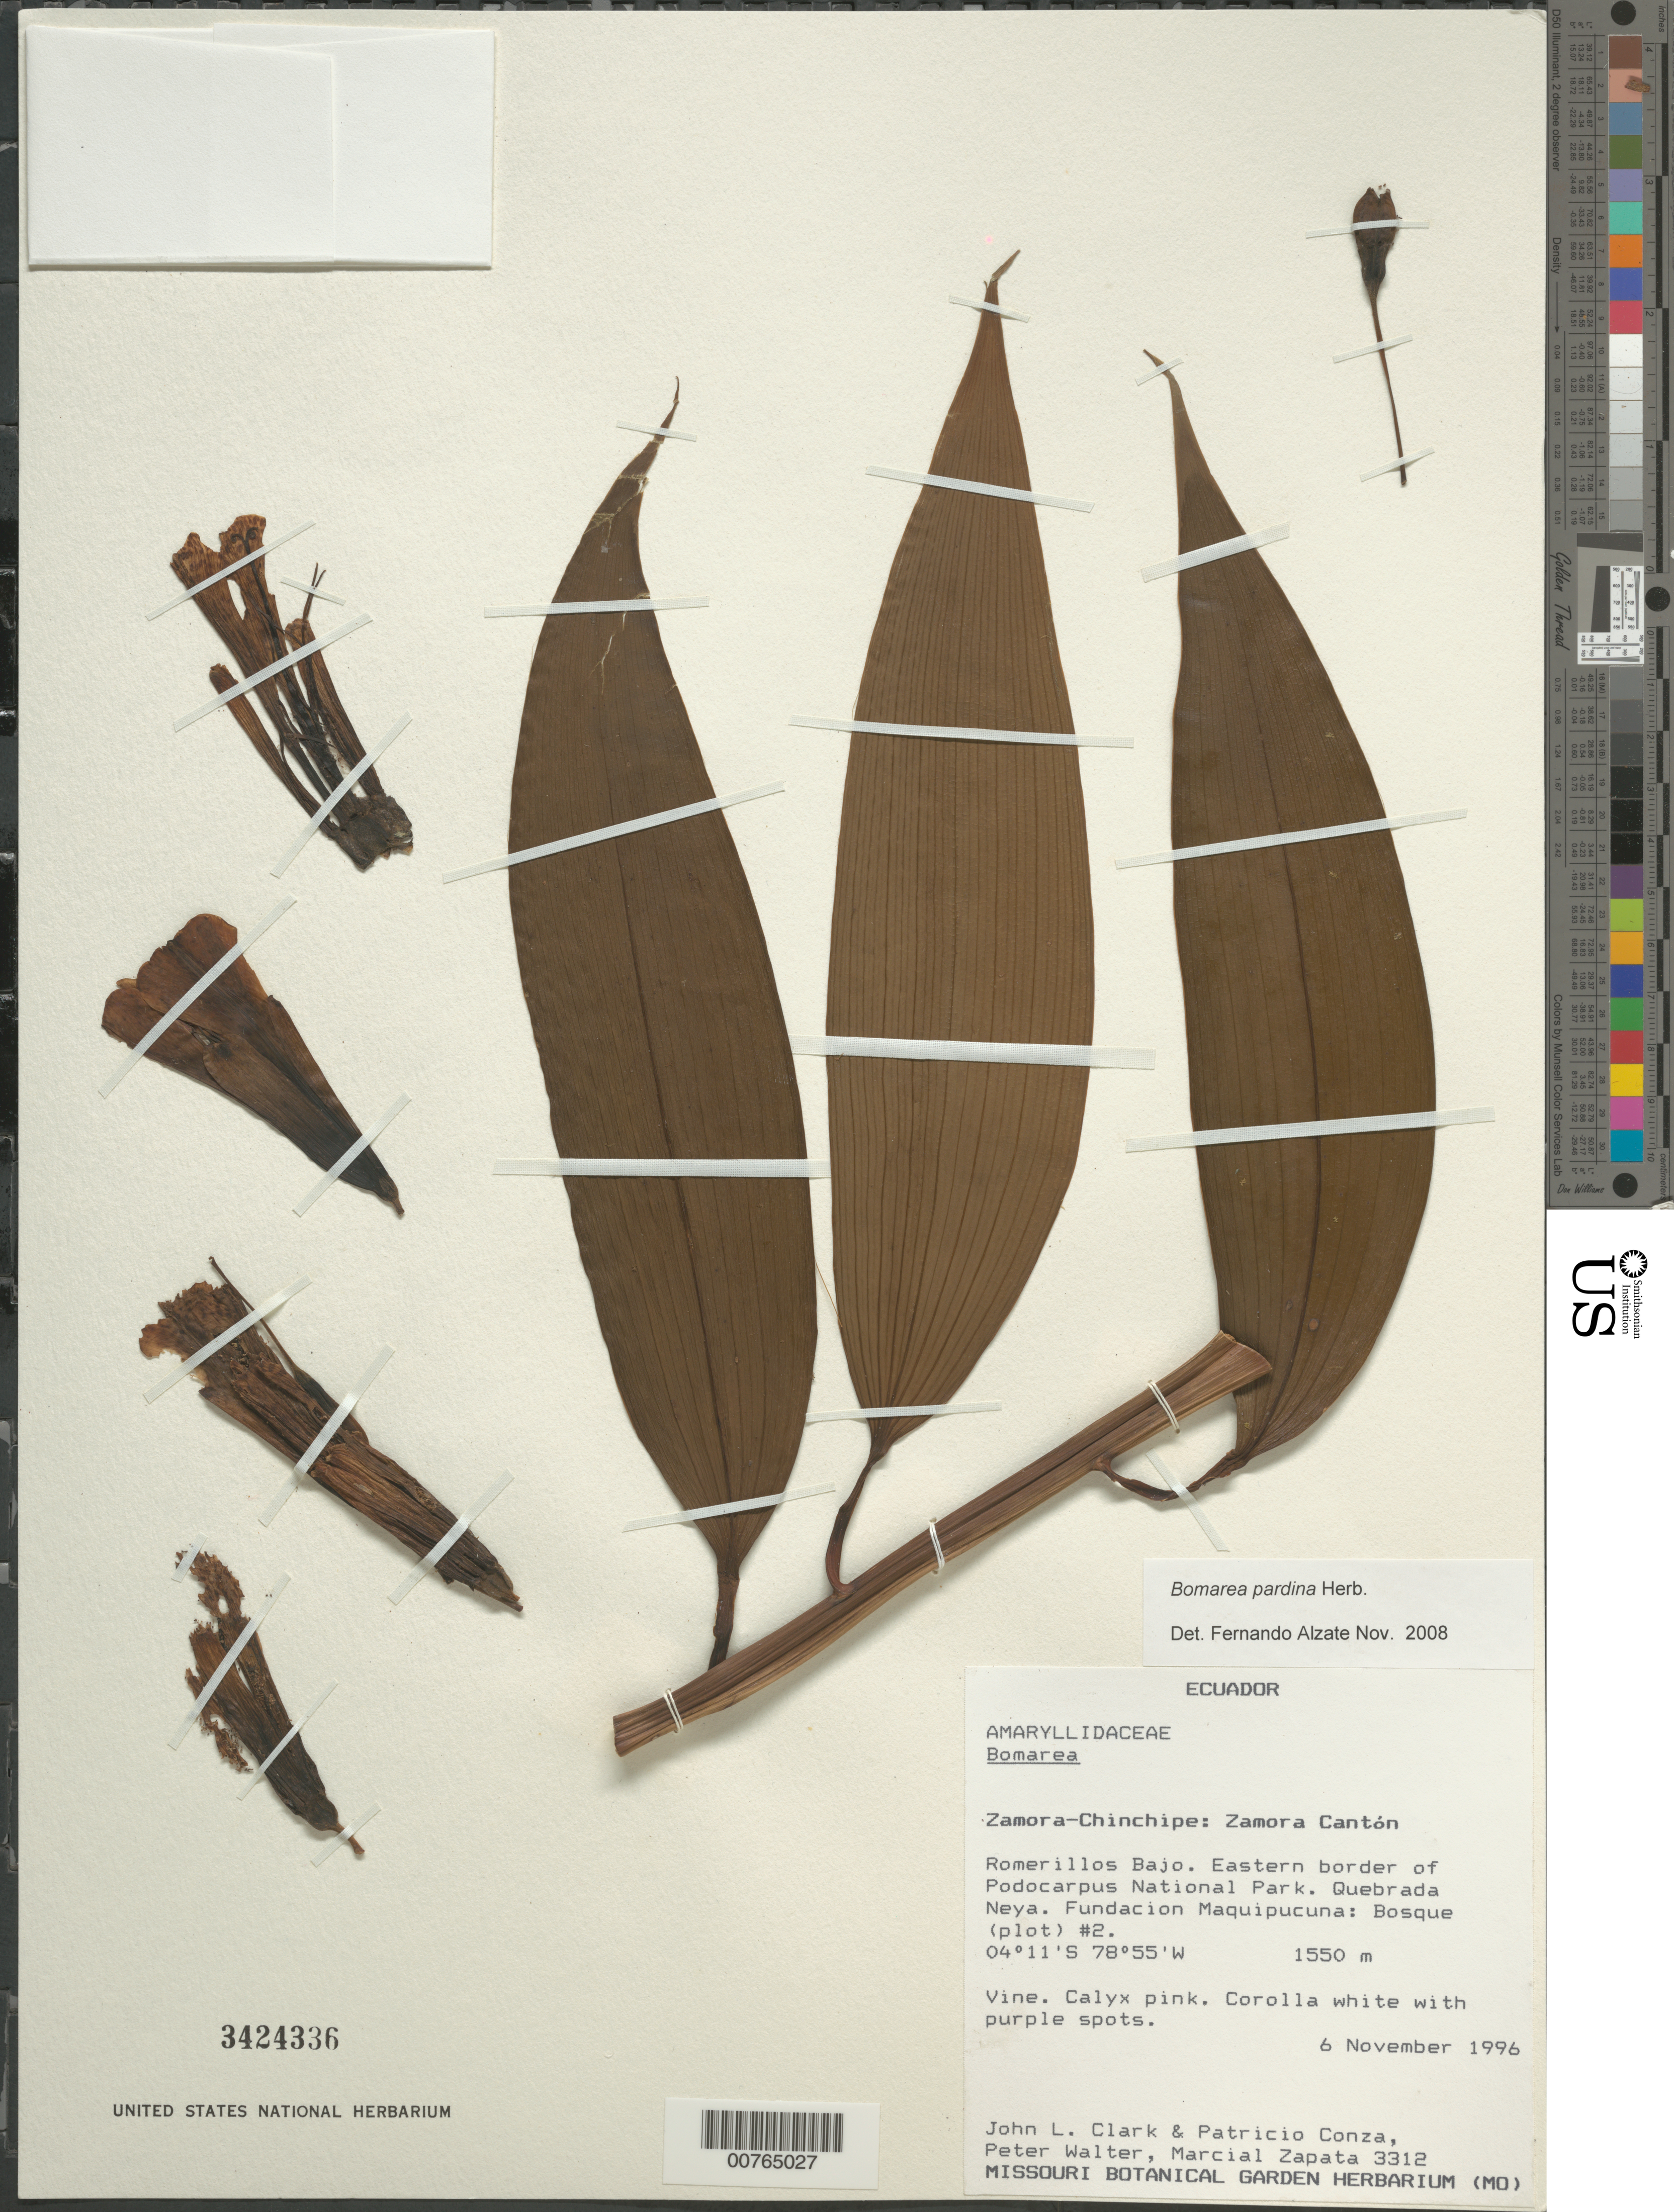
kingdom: Plantae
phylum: Tracheophyta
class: Liliopsida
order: Liliales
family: Alstroemeriaceae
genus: Bomarea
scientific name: Bomarea pardina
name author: Herb.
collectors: J. L. Clark, P. Conza, P. Walter & M. Zapata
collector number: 3312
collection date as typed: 06 Nov 1996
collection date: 1996-11-06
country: Ecuador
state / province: Zamora-Chinchipe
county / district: Zamora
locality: Romerillos Bajo, eastern border of Podocarpus National Park.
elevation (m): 1550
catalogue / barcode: US 3424336